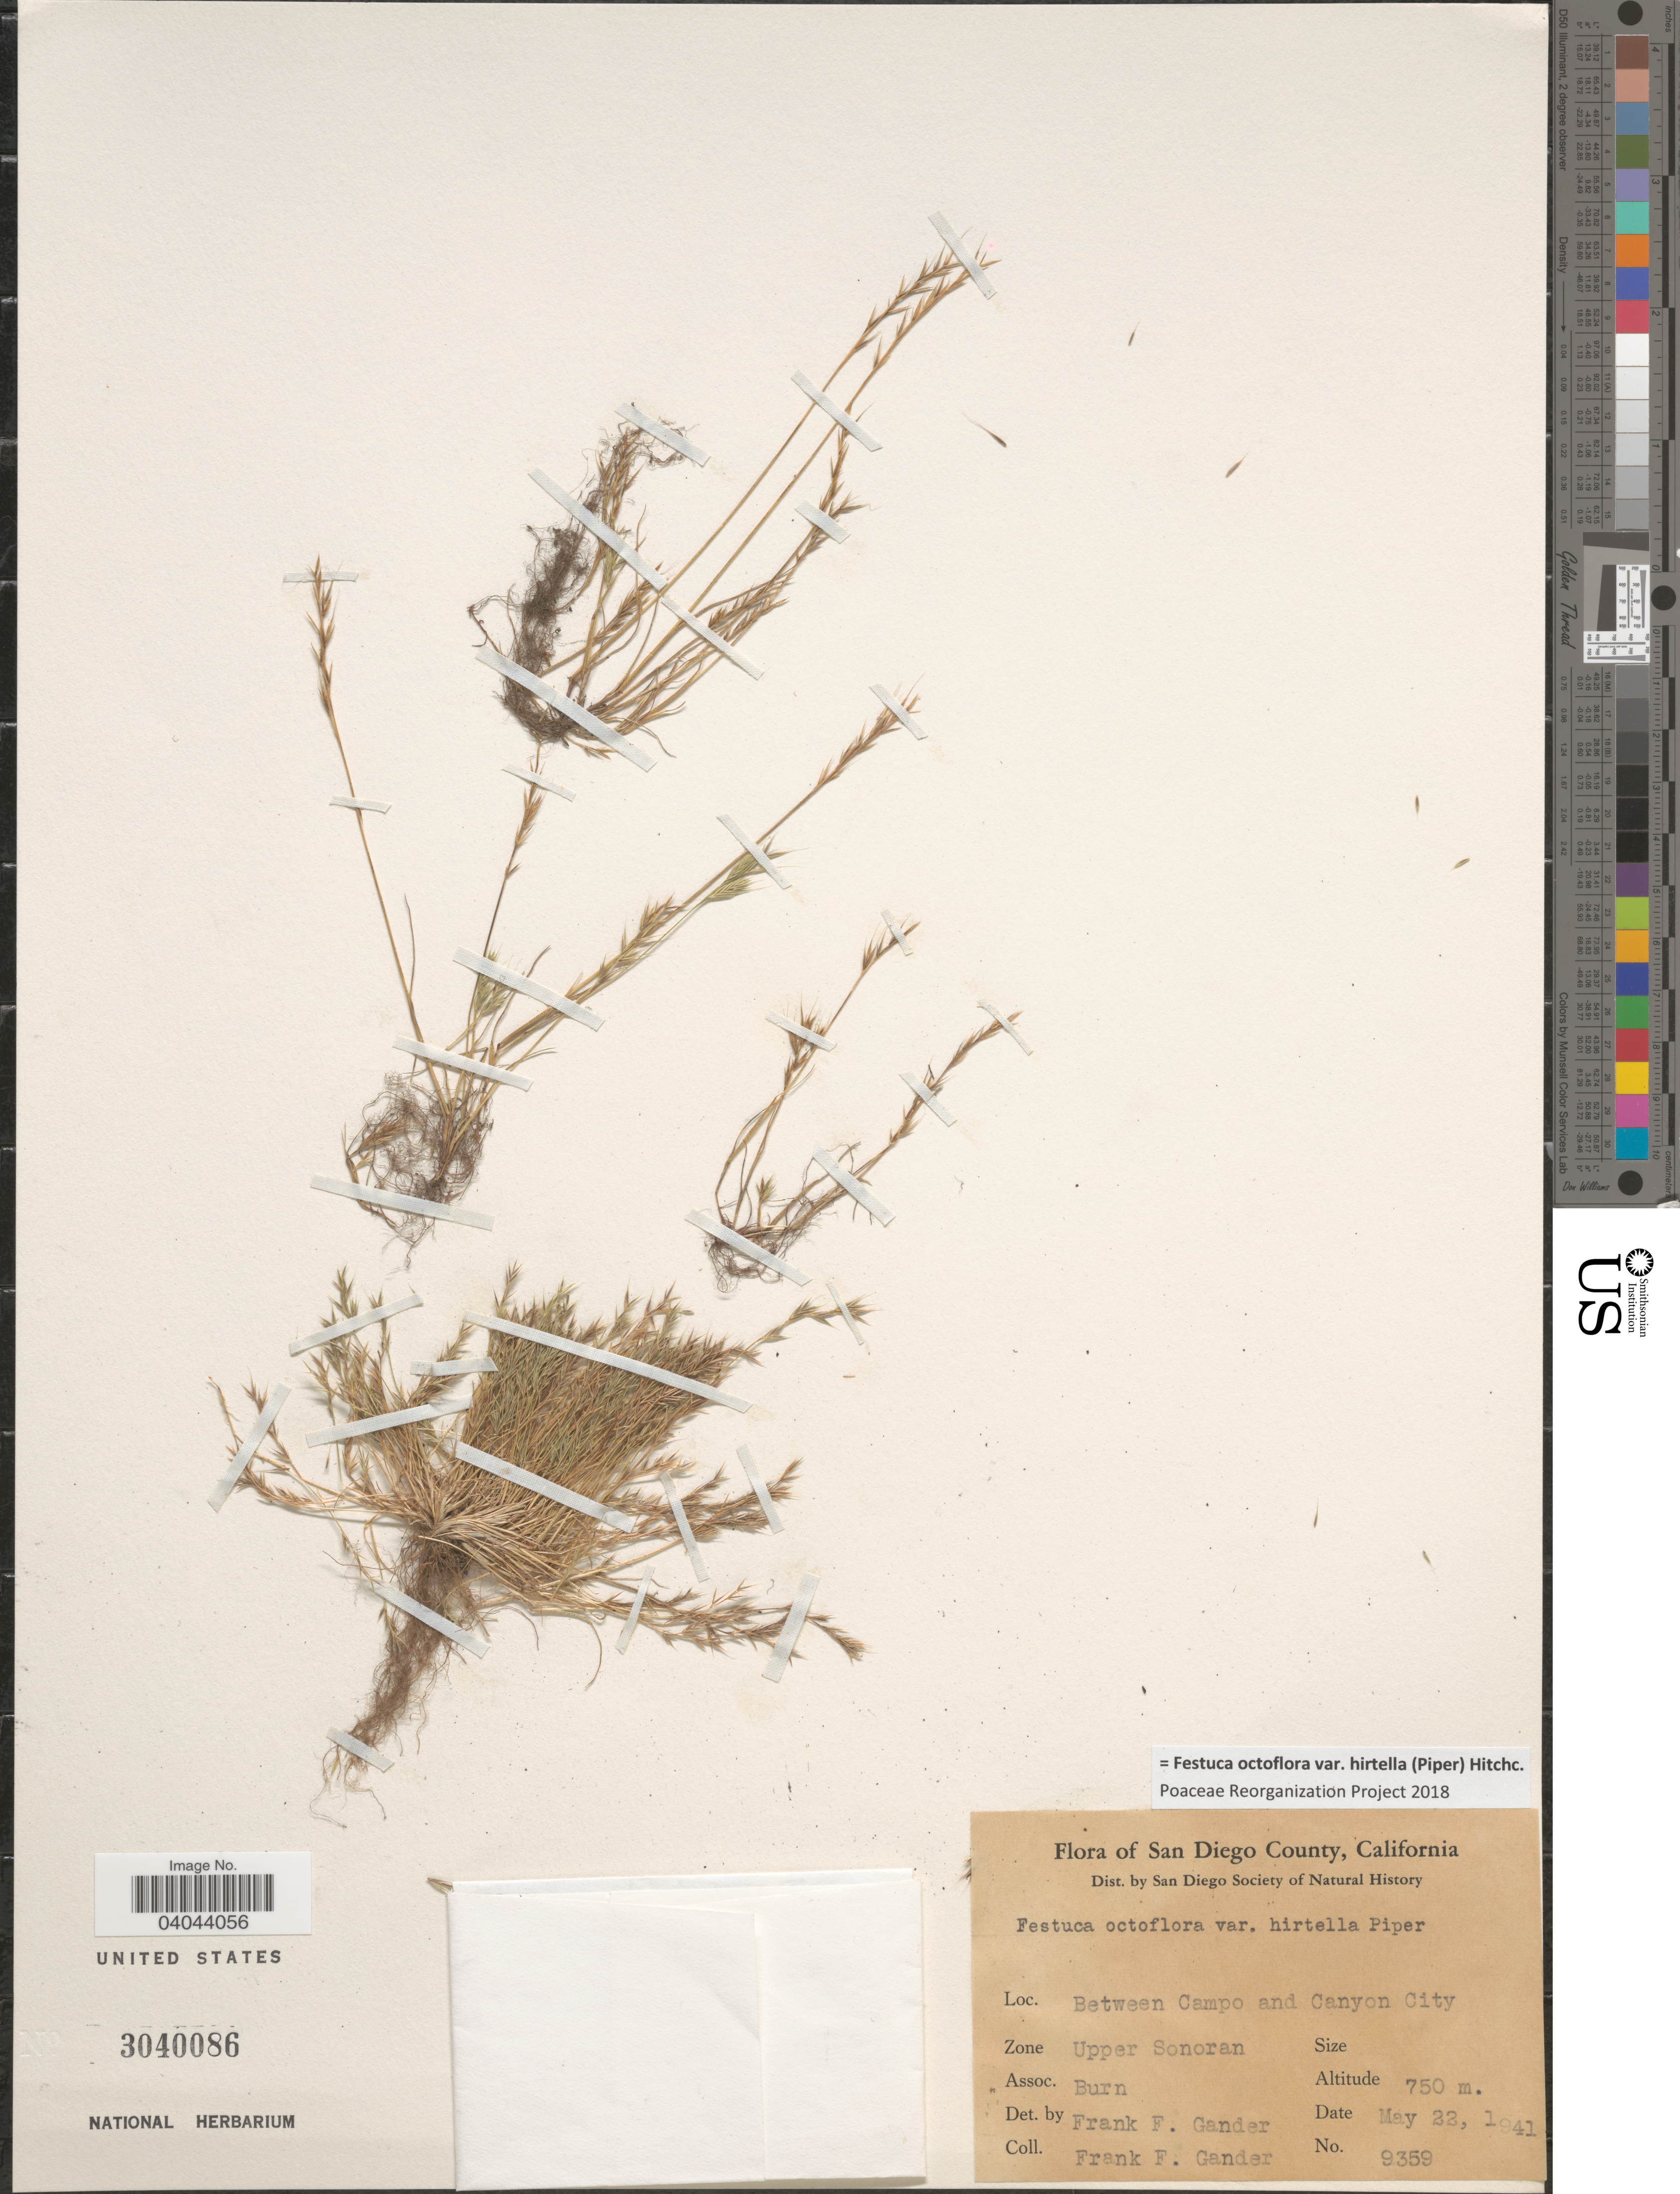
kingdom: Plantae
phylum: Tracheophyta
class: Liliopsida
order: Poales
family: Poaceae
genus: Festuca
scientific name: Festuca octoflora var. hirtella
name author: Piper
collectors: F. Gander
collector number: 9359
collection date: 1941-05-22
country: United States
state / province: California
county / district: San Diego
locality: San Diego County. Between Campo and Canyon City. Zone Upper Sonoran. Assoc. Burn.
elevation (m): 750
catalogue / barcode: US 3040086